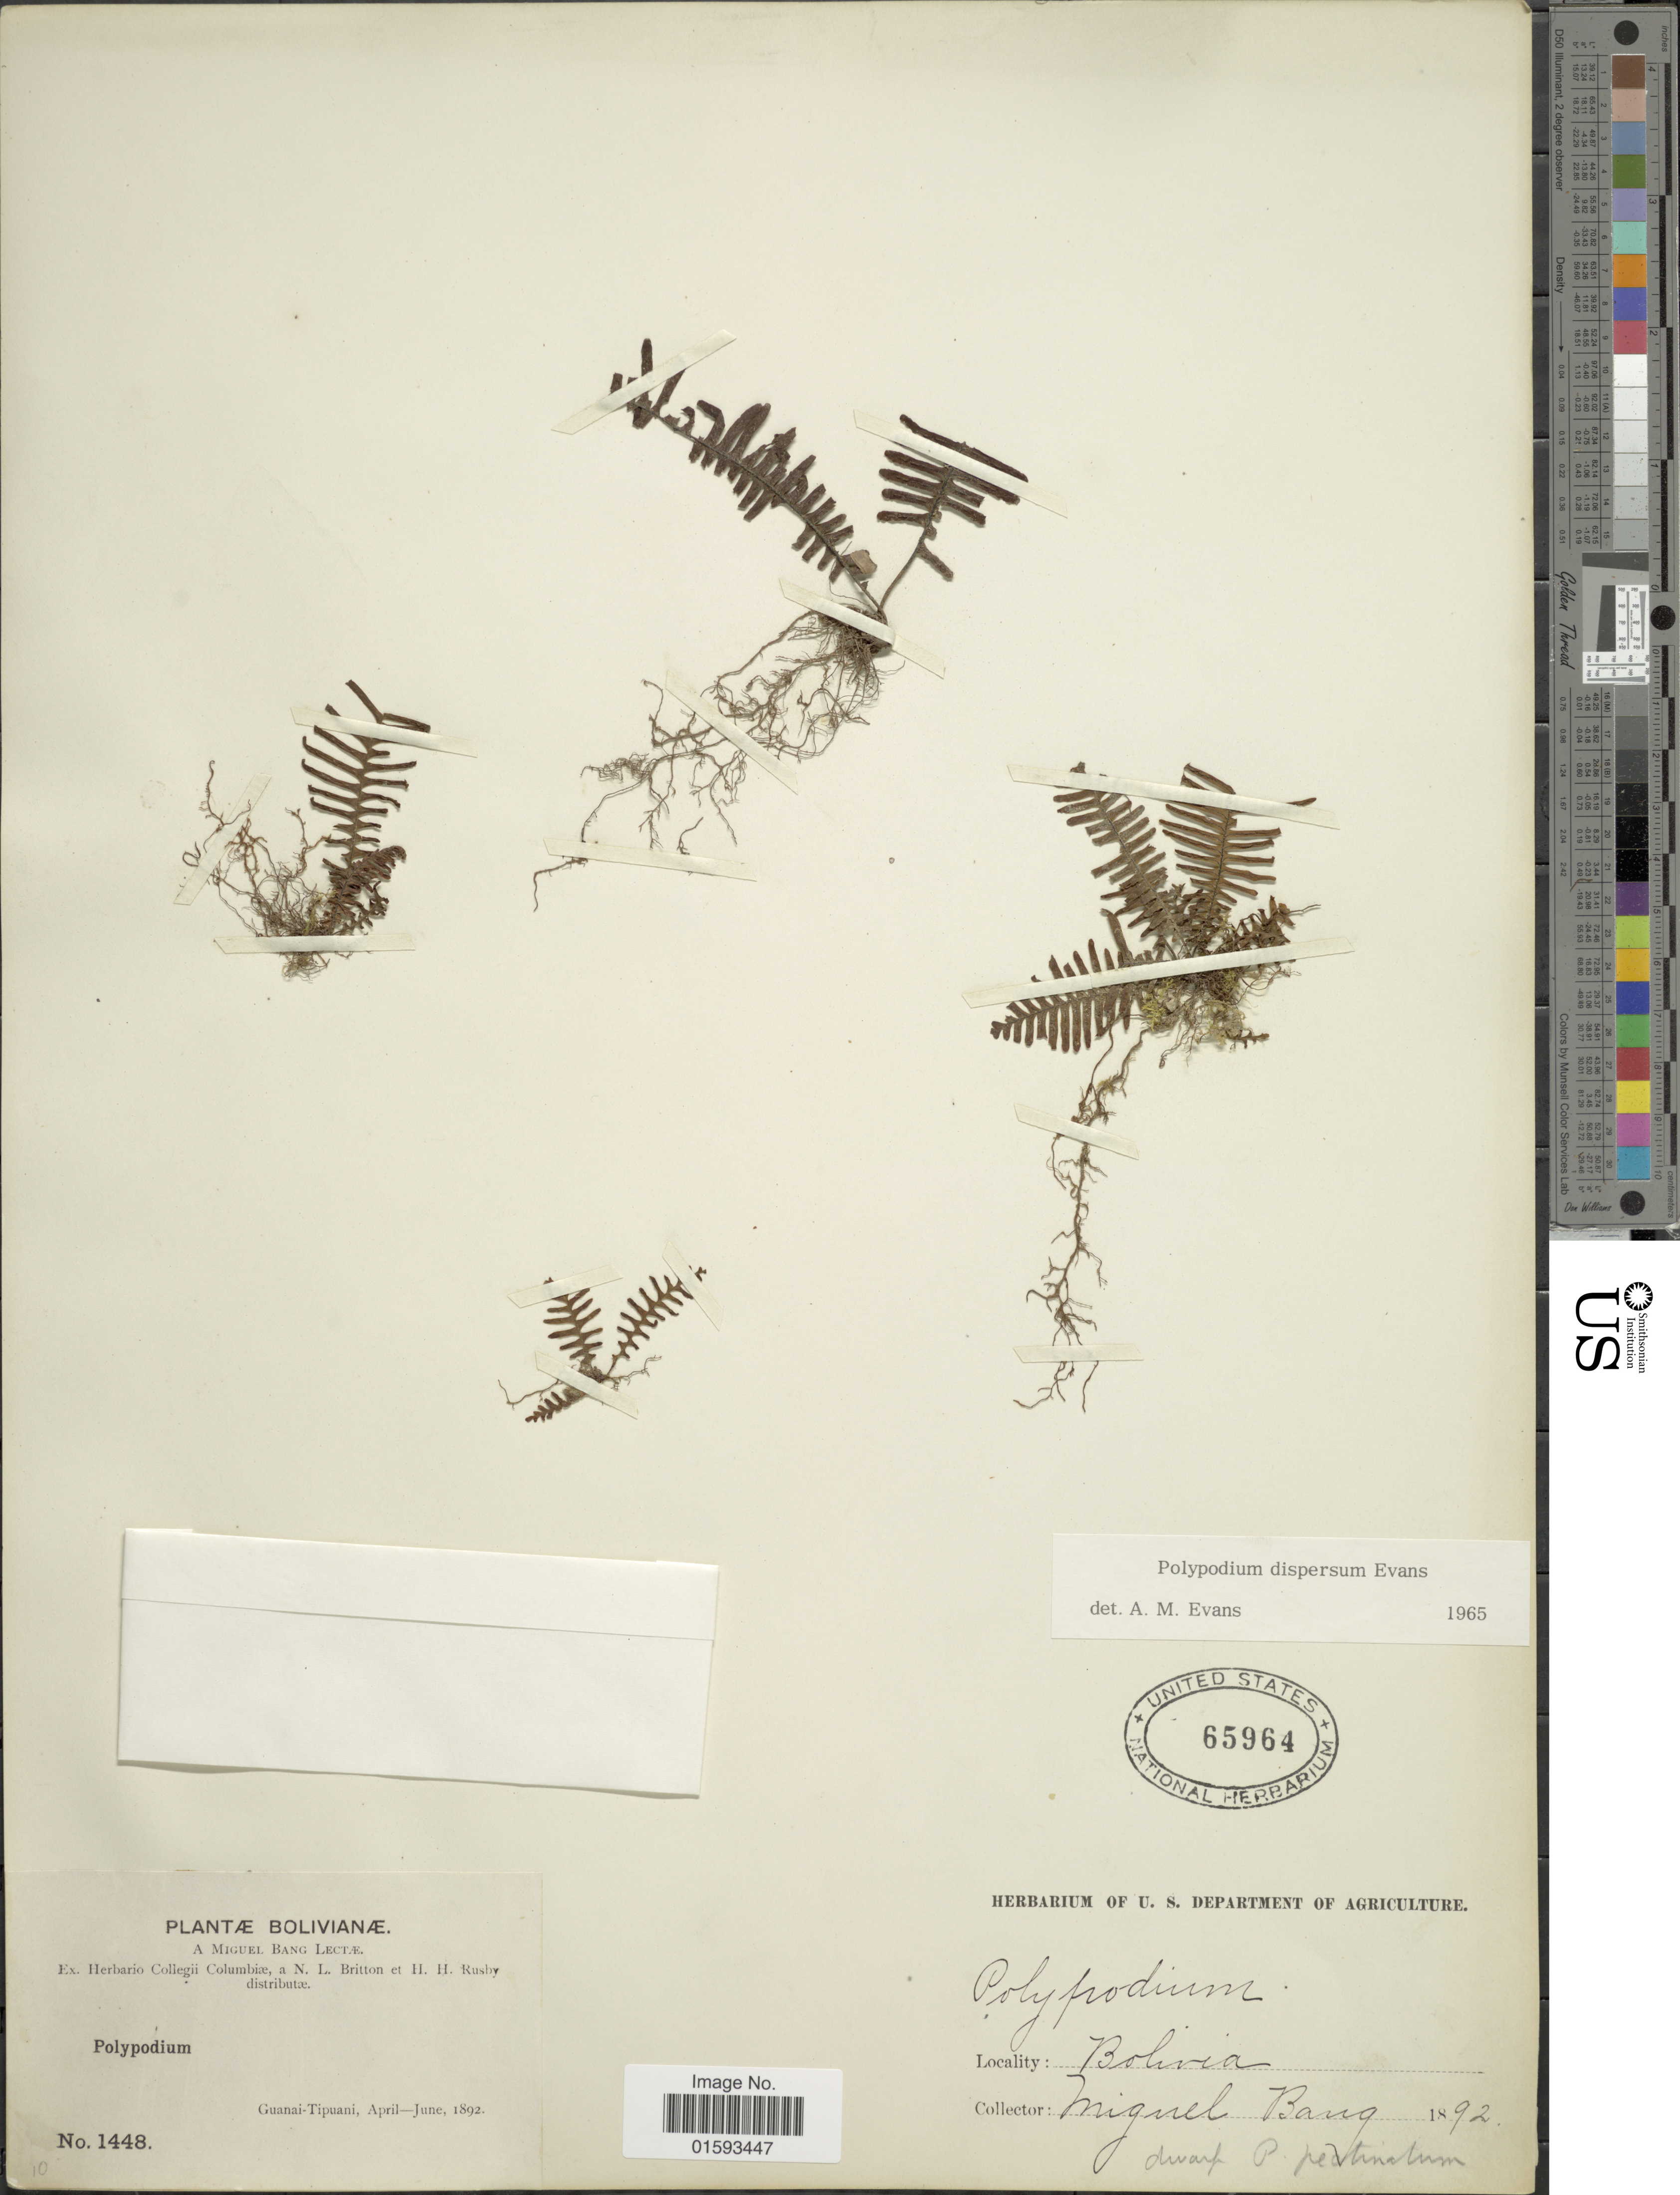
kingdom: Plantae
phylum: Tracheophyta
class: Polypodiopsida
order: Polypodiales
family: Polypodiaceae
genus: Pecluma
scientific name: Pecluma dispersa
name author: (A.M. Evans) M.G. Price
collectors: M. Bang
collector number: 1448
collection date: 1892-04/1892-06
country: Bolivia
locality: Guanai-Tipuani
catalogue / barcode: US 65964